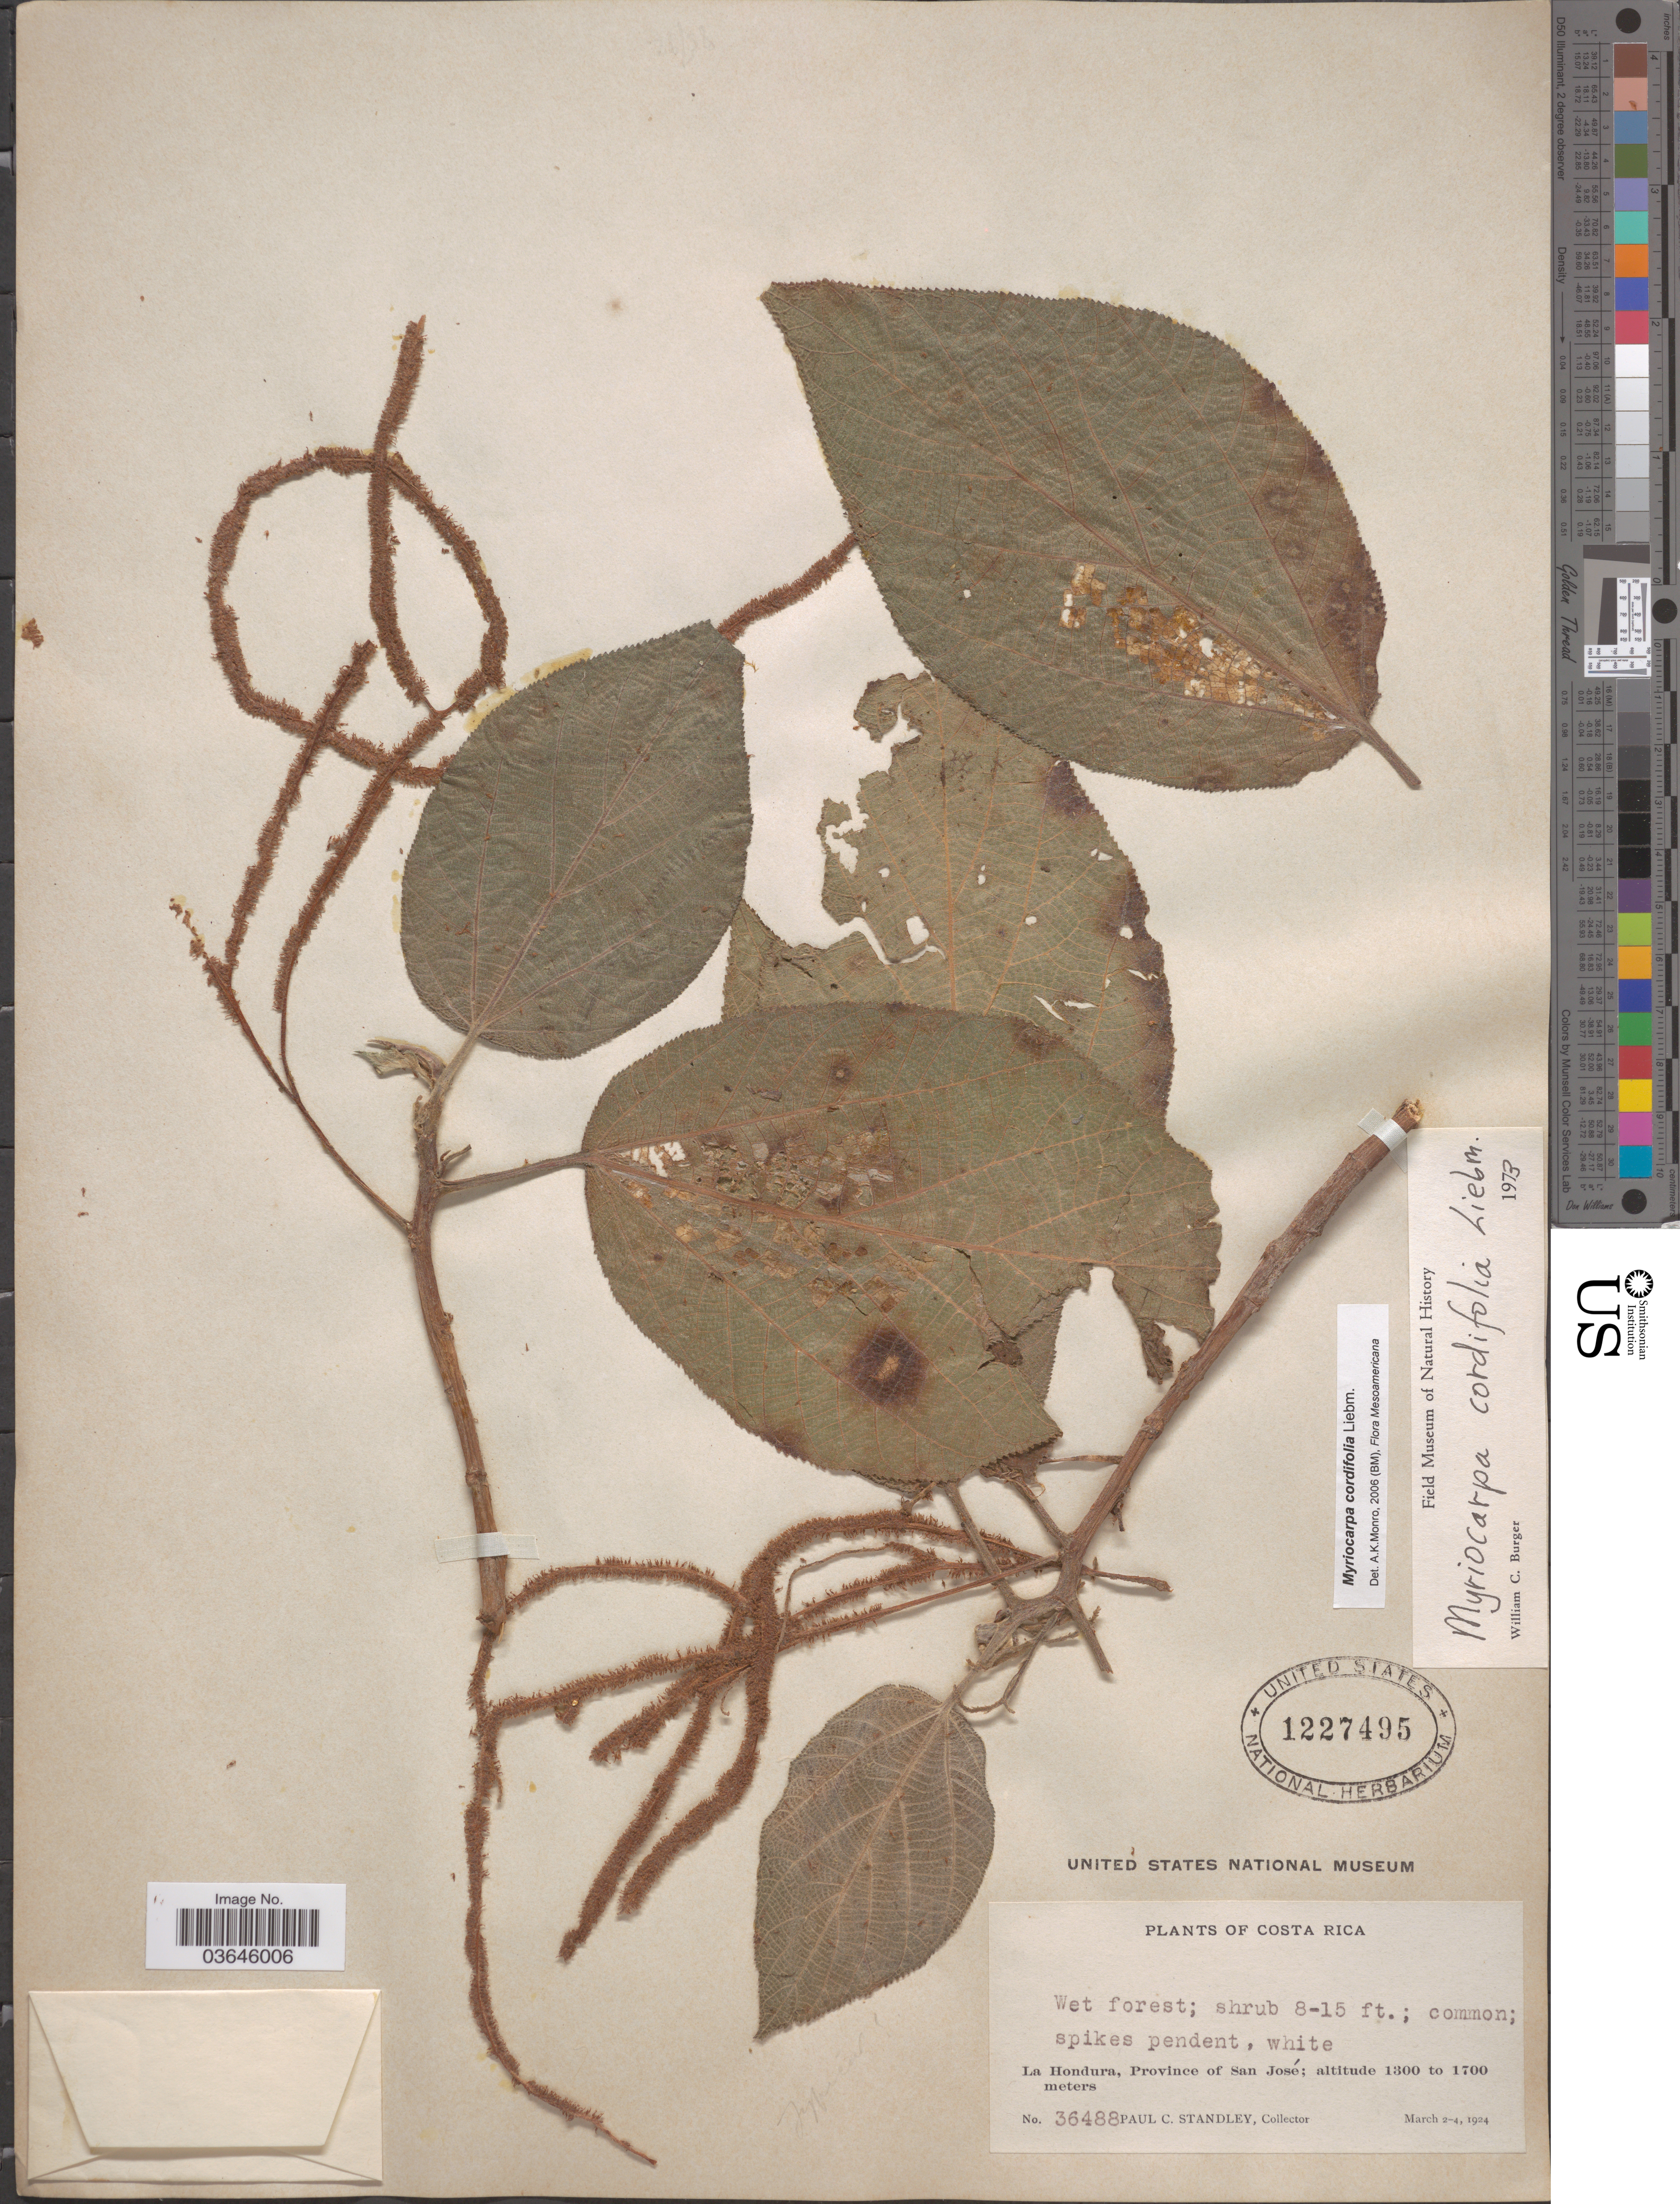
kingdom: Plantae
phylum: Tracheophyta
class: Magnoliopsida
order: Rosales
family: Urticaceae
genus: Myriocarpa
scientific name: Myriocarpa cordifolia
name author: Liebm.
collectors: P. C. Standley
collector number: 36488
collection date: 1924-03-02/1924-03-04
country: Costa Rica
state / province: San José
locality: La Hondura.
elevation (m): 1300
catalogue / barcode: US 1227495